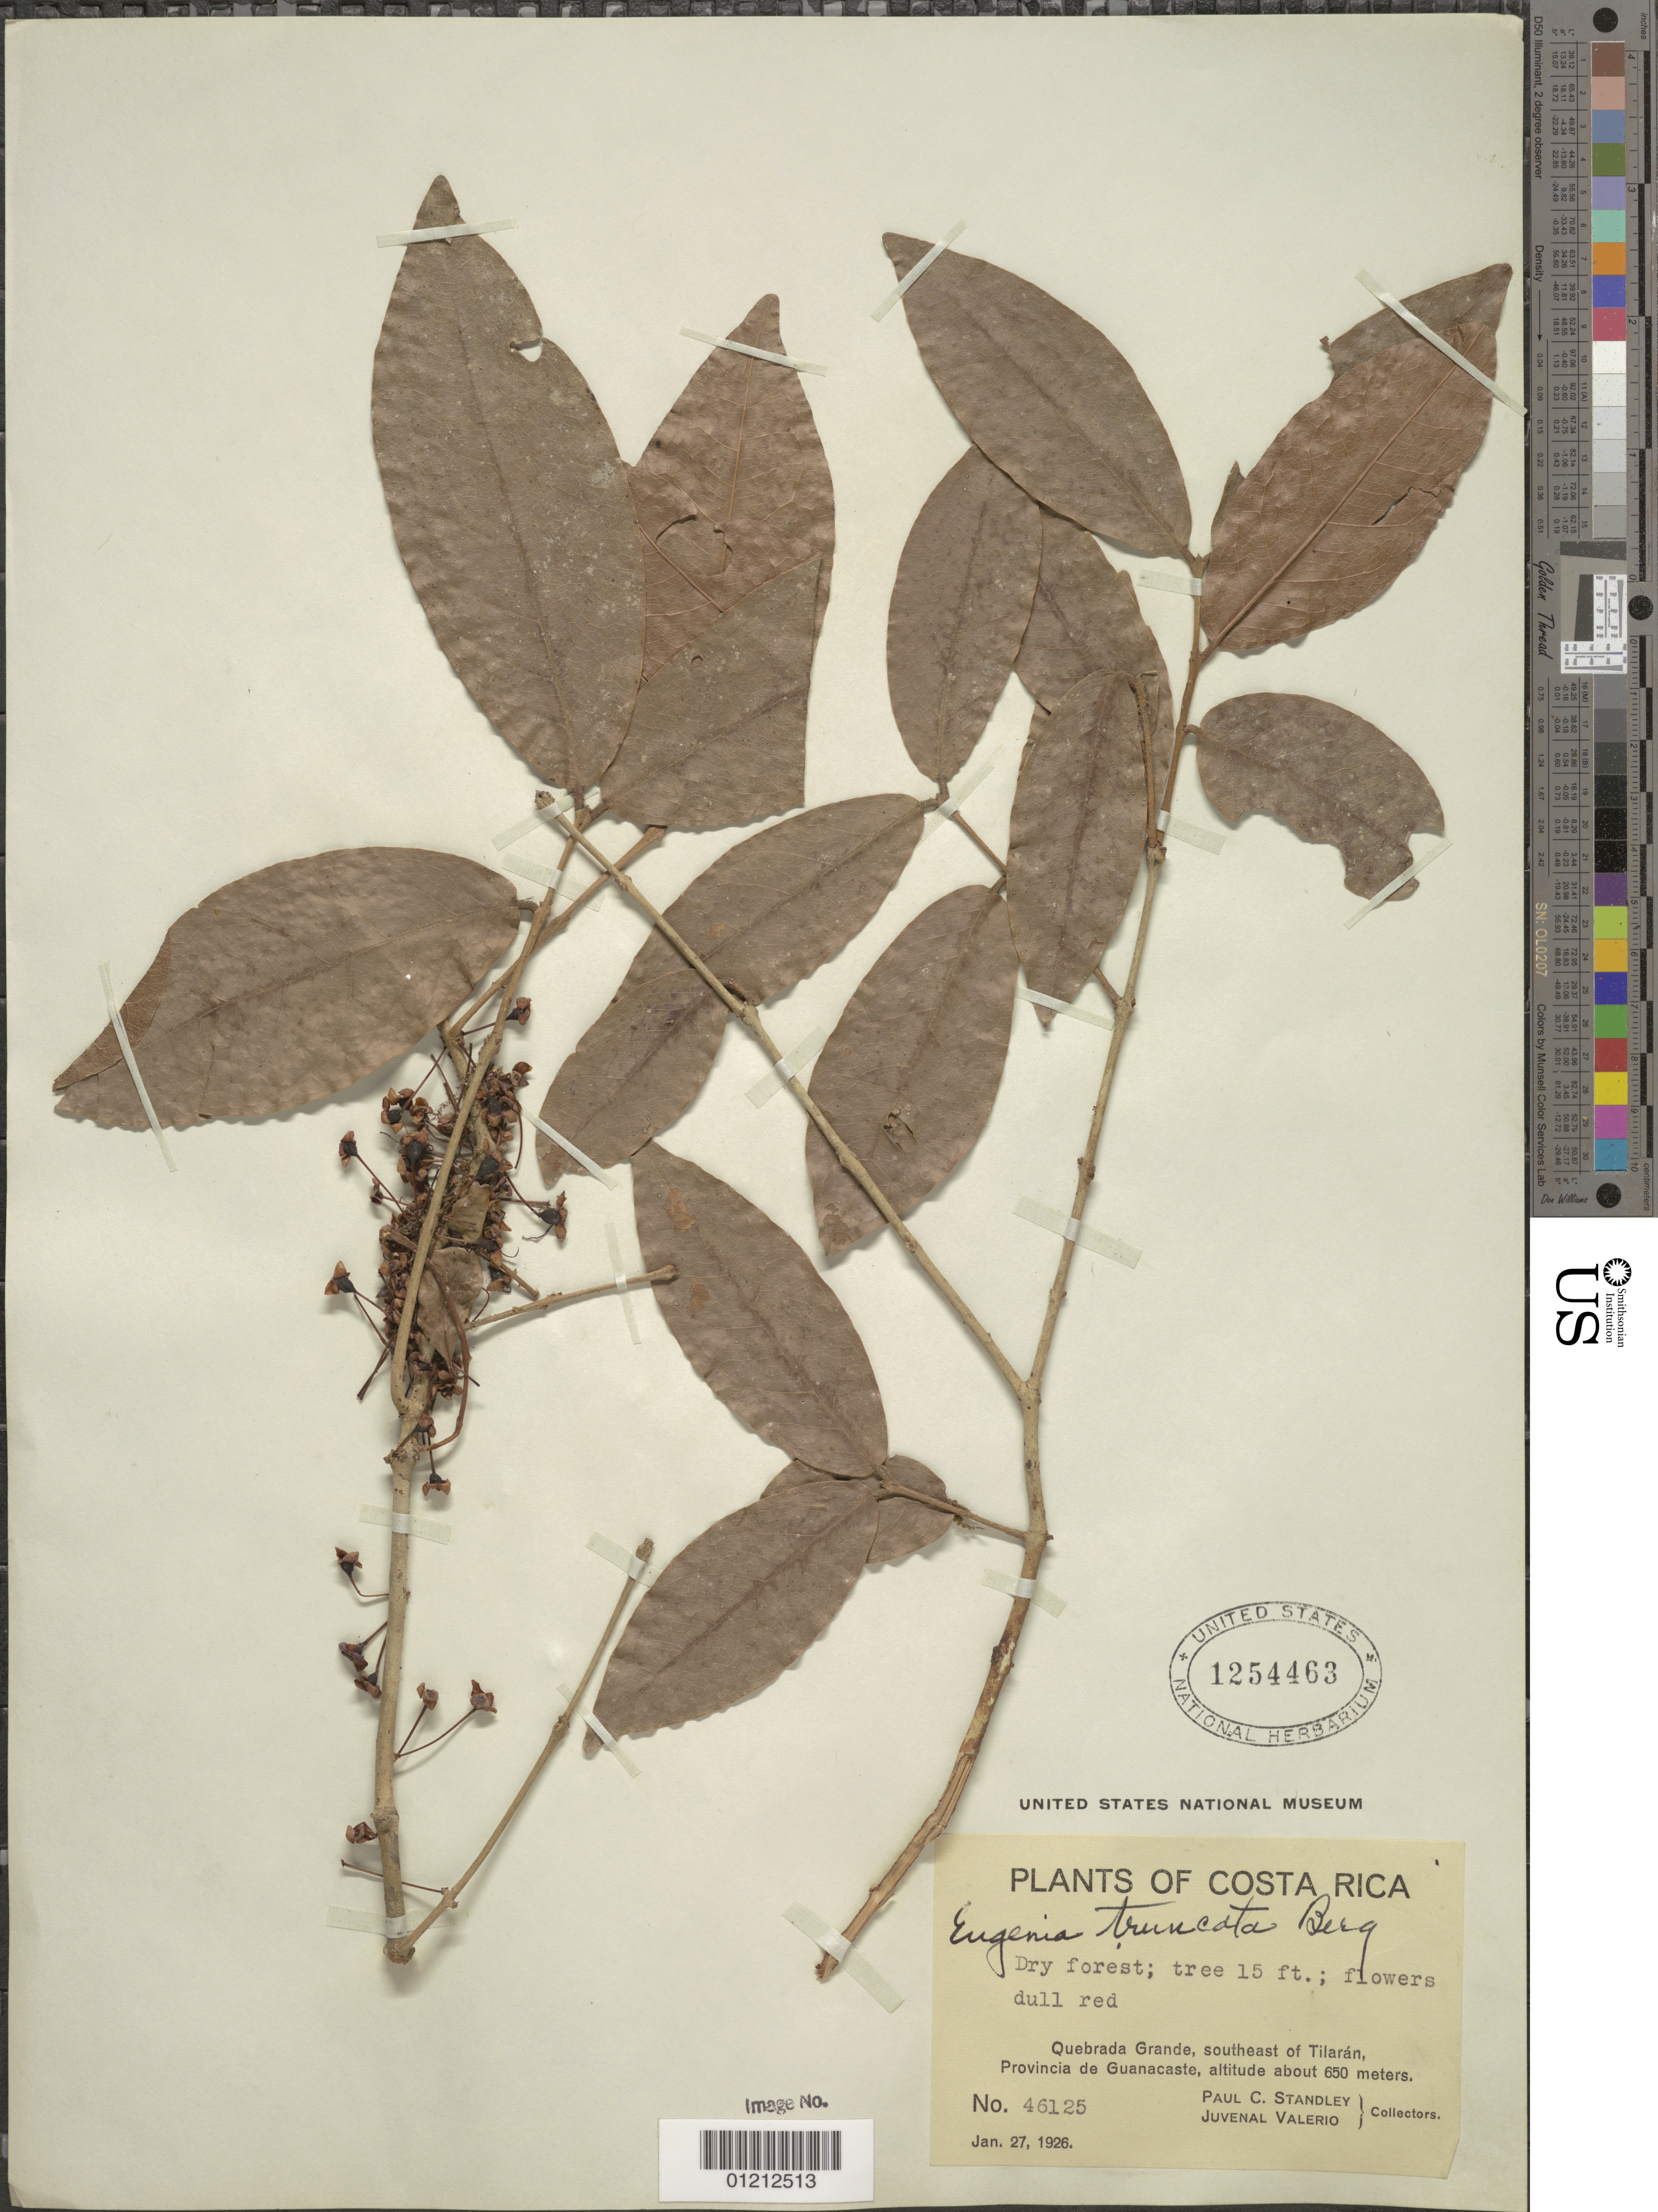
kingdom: Plantae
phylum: Tracheophyta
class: Magnoliopsida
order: Myrtales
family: Myrtaceae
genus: Eugenia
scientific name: Eugenia truncata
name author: O. Berg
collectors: P. C. Standley & J. Valerio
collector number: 46125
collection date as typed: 27 Jan 1926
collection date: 1926-01-27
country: Costa Rica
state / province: Guanacaste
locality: Quebrada Grande southeast of Tilarán.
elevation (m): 650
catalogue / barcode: US 1254463